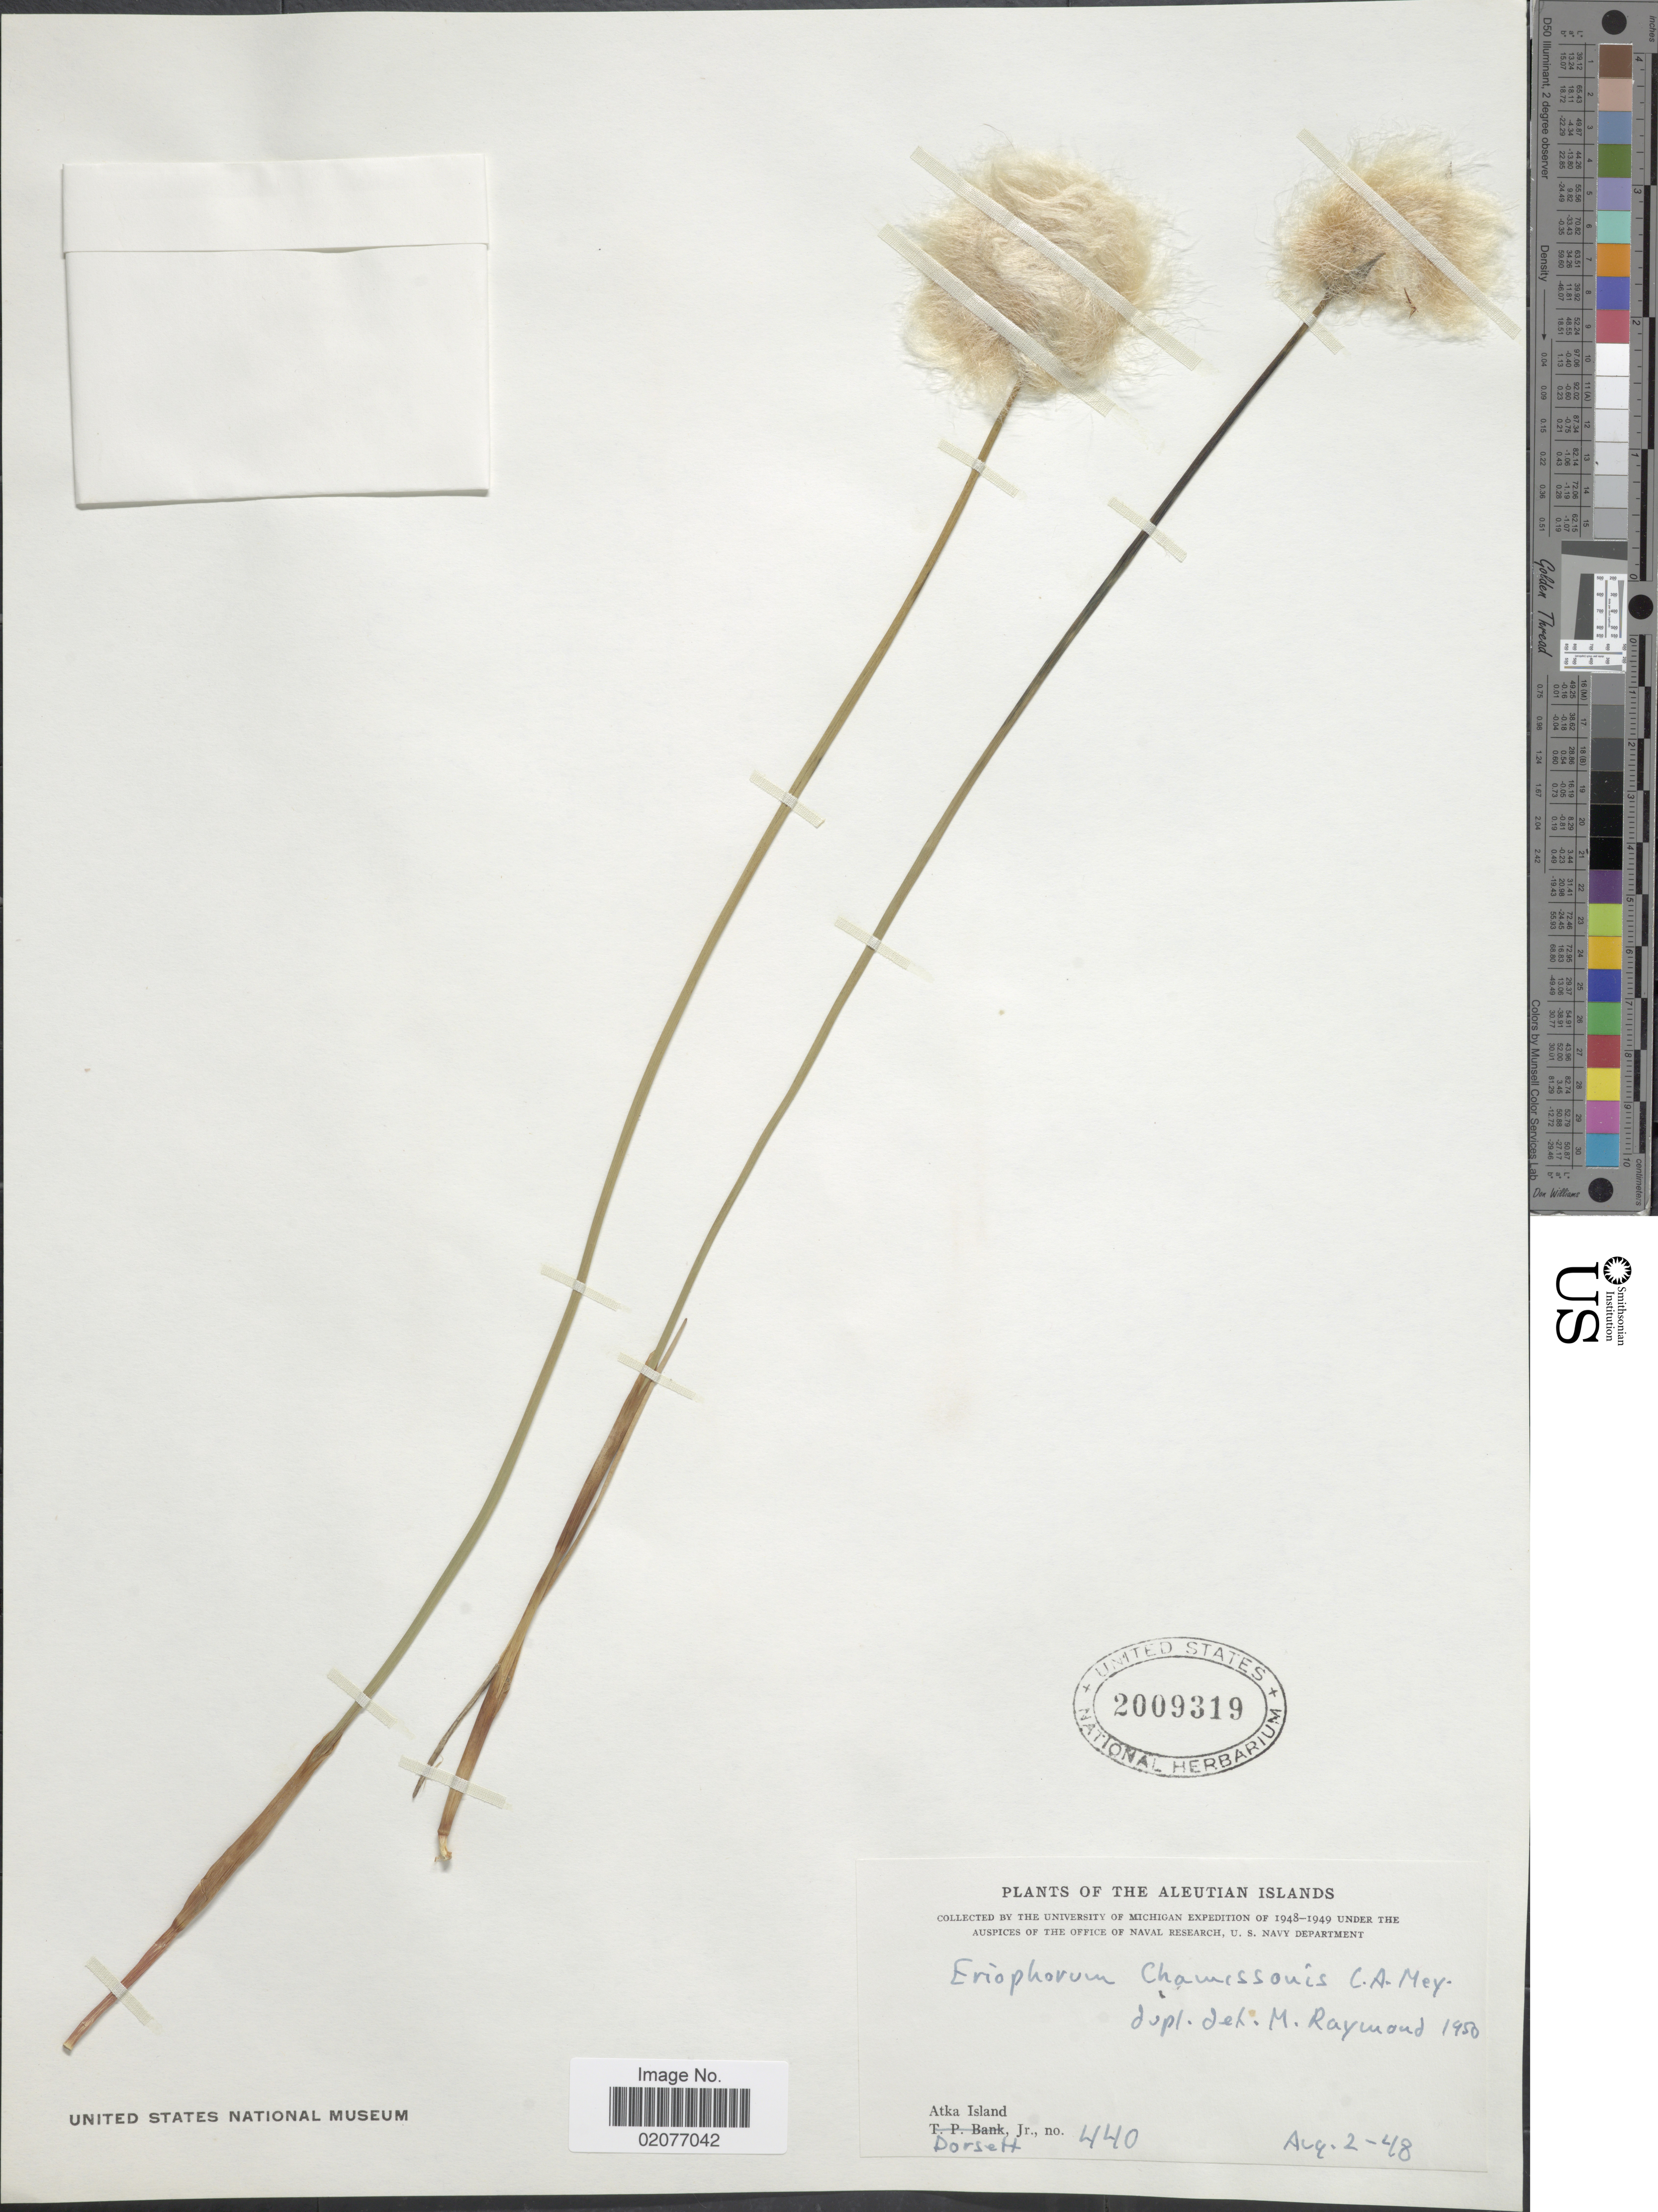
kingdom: Plantae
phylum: Tracheophyta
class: Liliopsida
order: Poales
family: Cyperaceae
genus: Eriophorum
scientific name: Eriophorum x medium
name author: Andersson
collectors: -- Dorsett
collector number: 440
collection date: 1948-08-02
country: United States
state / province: Alaska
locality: The Aleutian Islands, Atka Island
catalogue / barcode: US 2009319